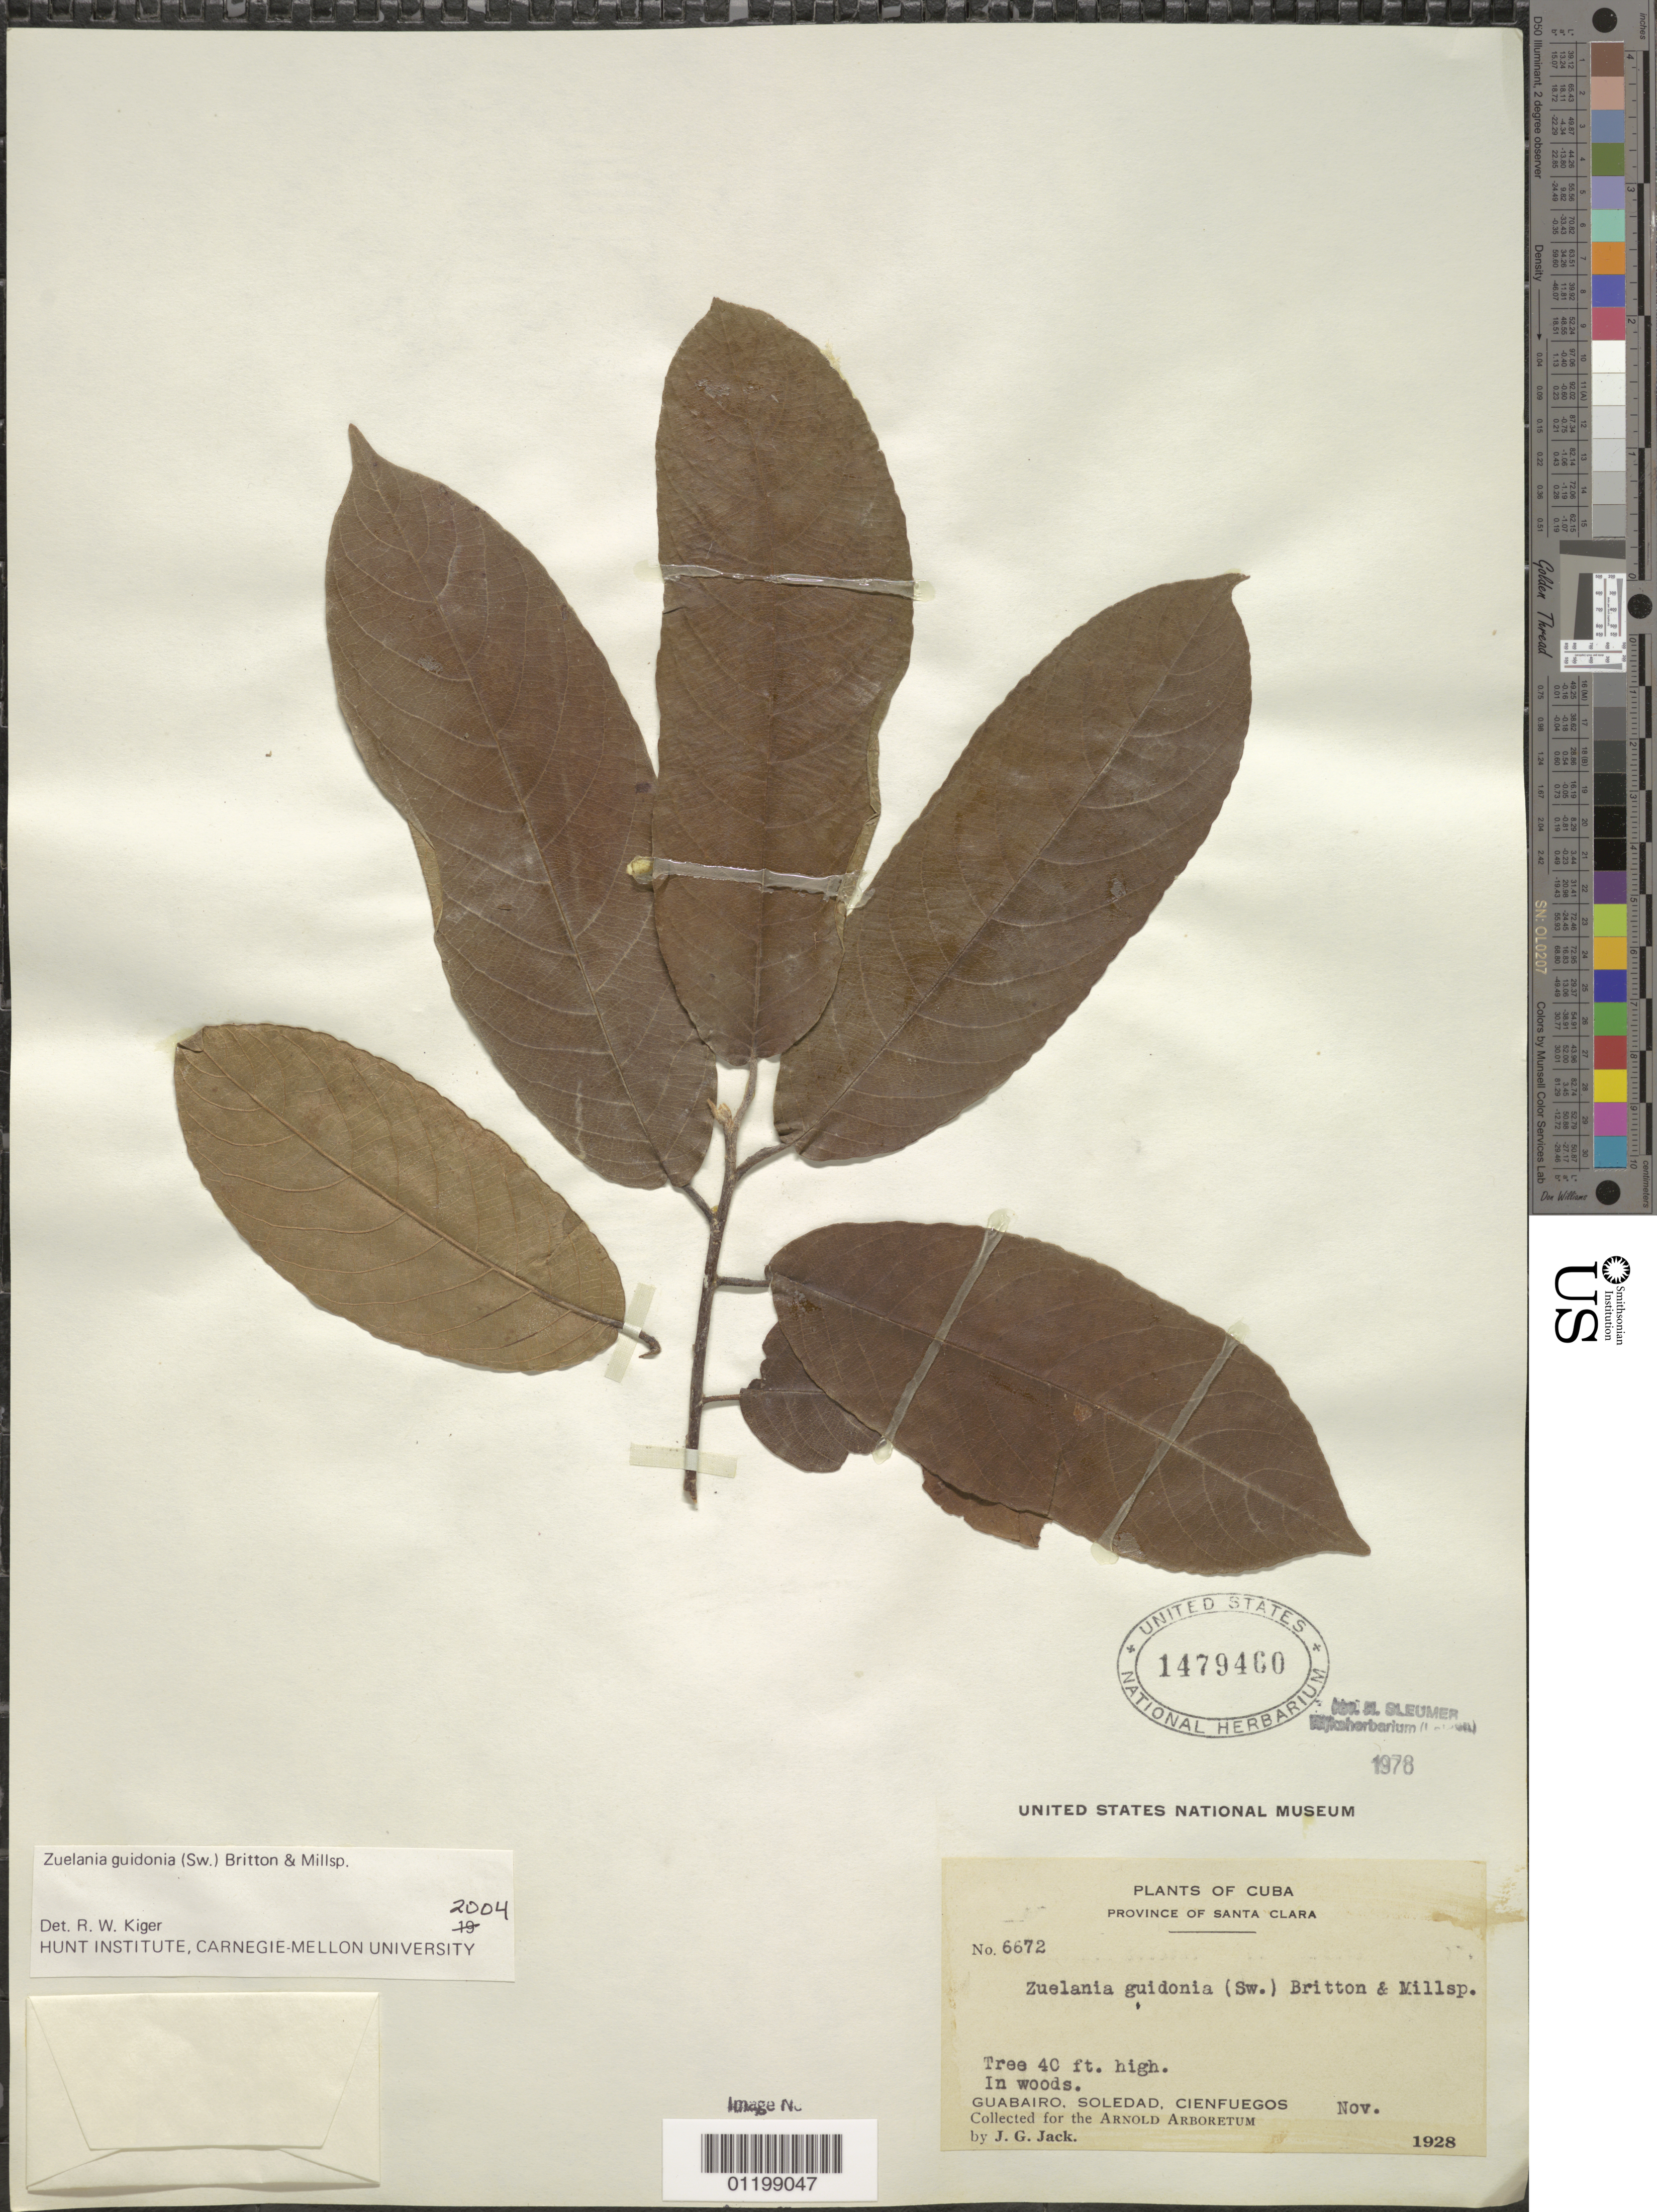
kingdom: Plantae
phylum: Tracheophyta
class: Magnoliopsida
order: Malpighiales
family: Salicaceae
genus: Casearia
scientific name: Casearia laetioides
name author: (A. Rich.) Warb.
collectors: J. G. Jack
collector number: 6672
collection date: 1928-11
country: Cuba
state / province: Cienfuegos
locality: Guabairo, Soledad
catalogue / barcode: US 1479460